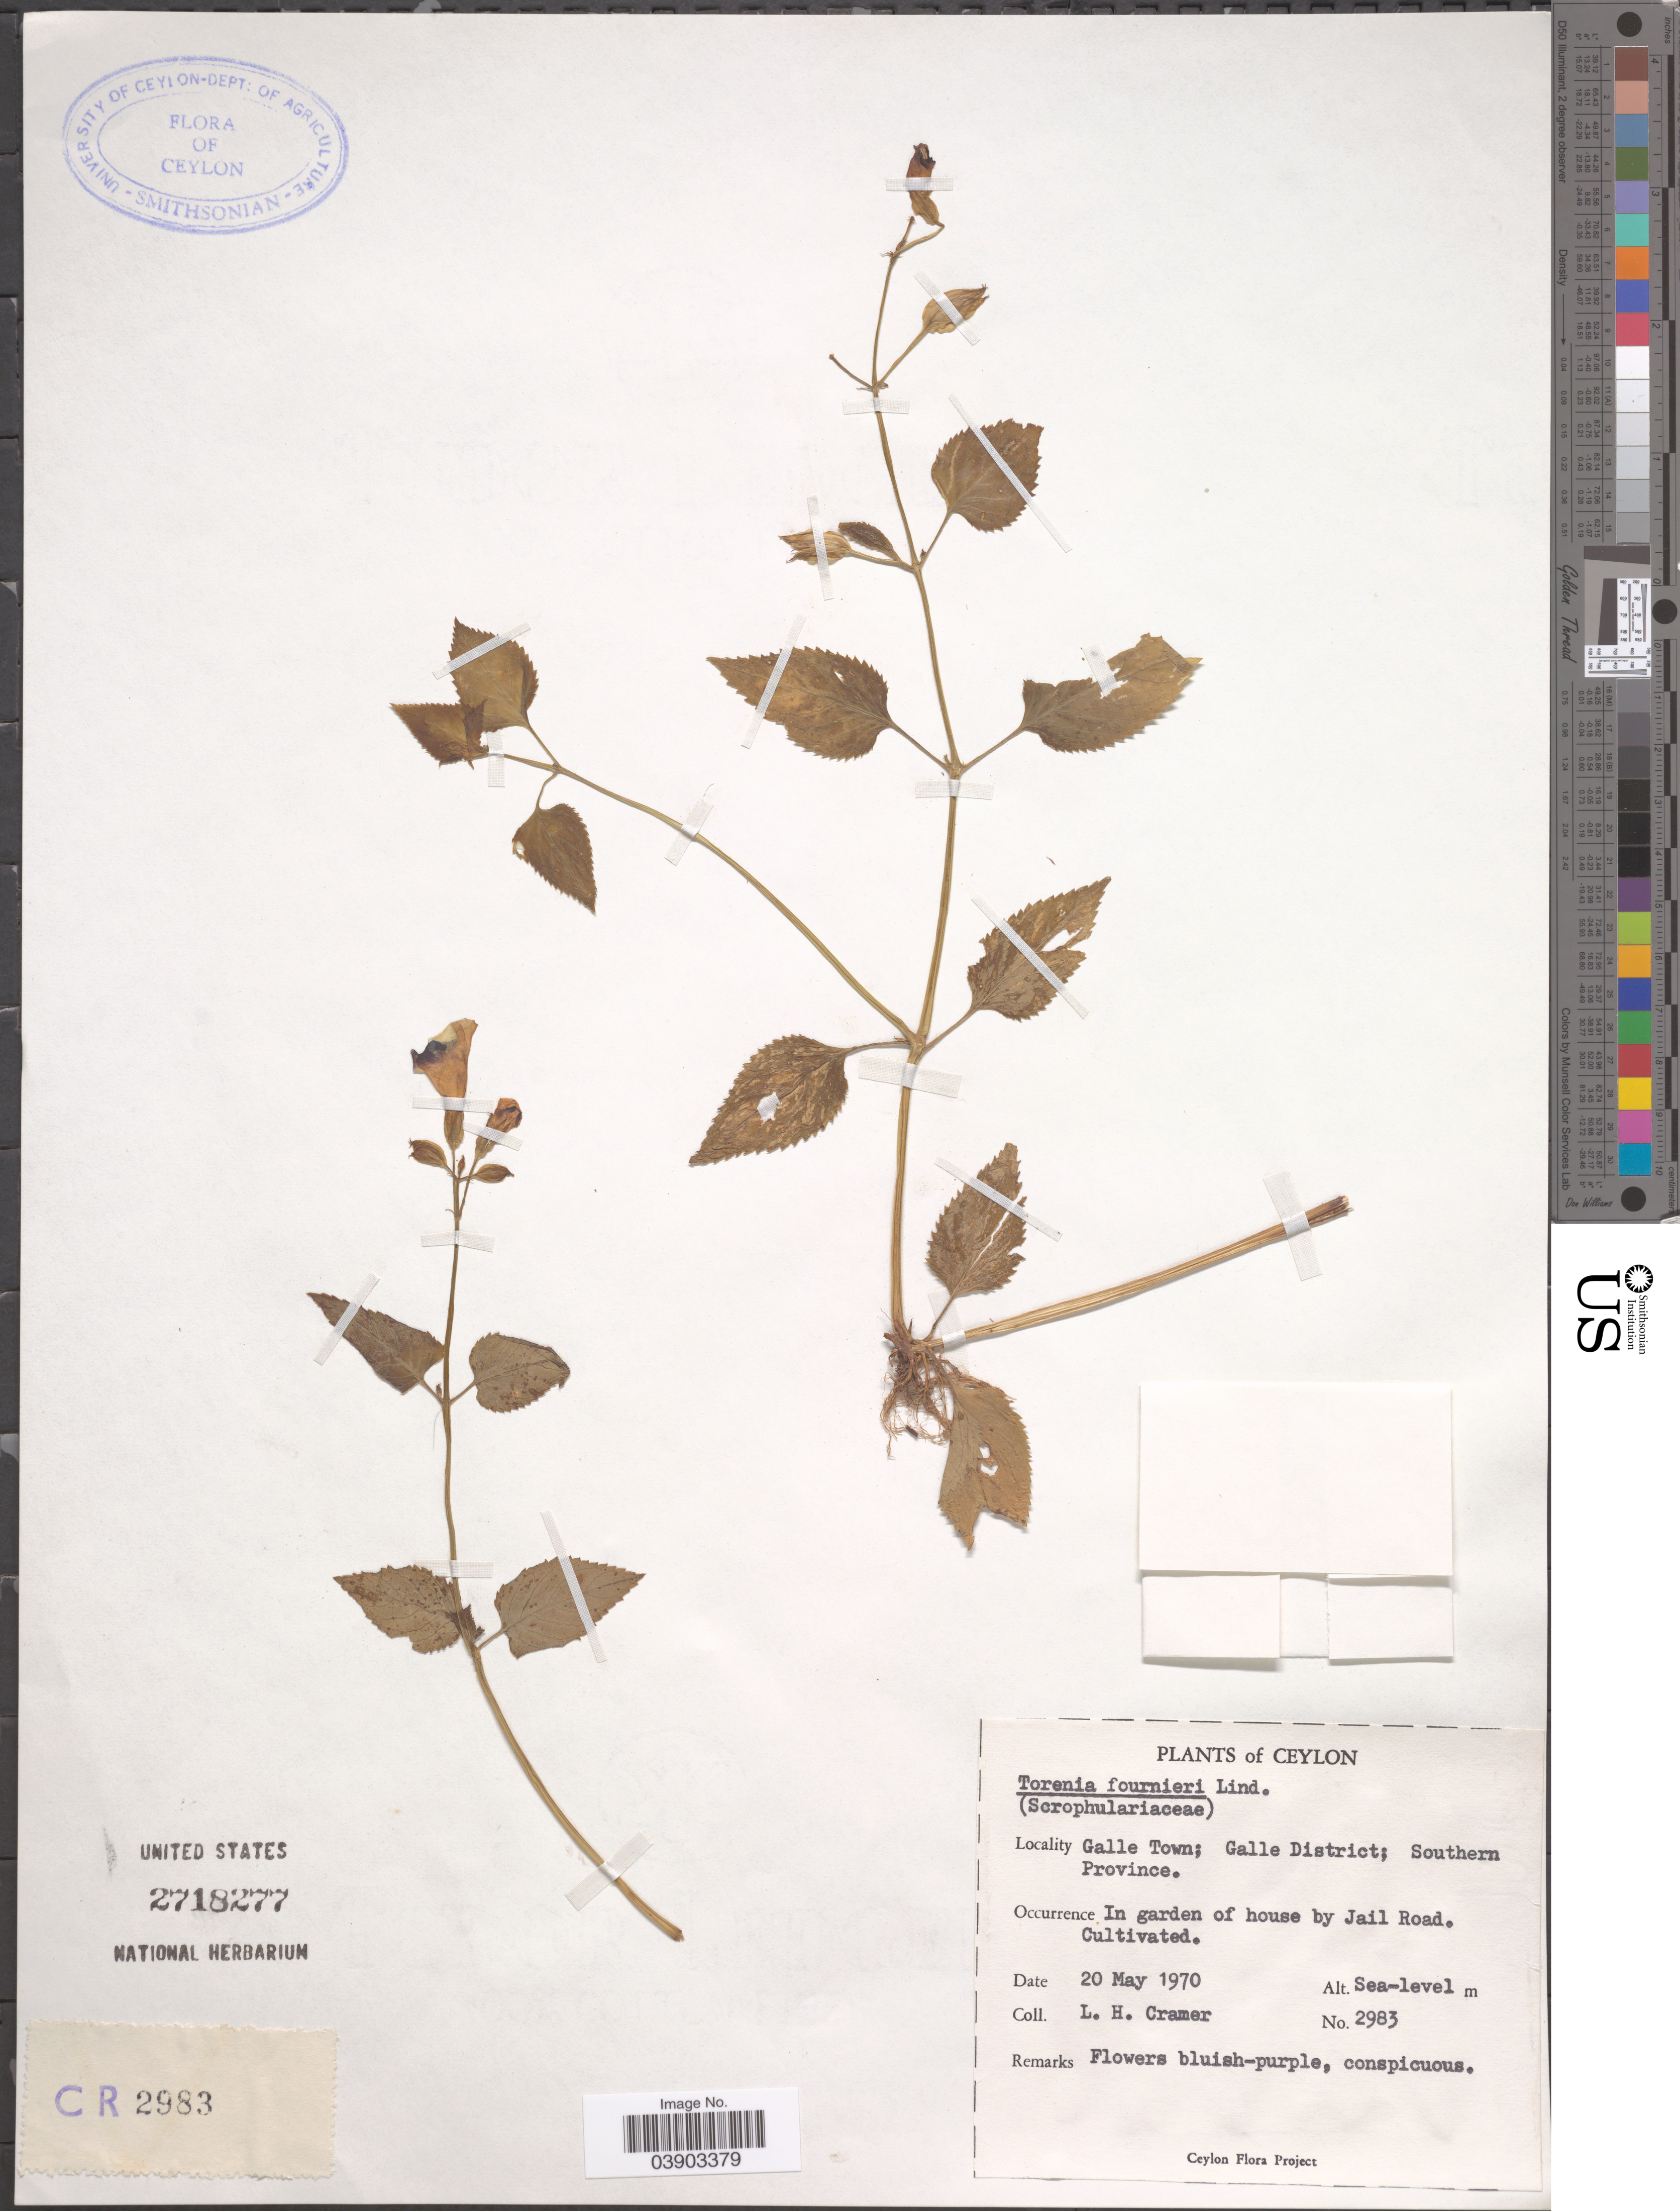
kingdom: Plantae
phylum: Tracheophyta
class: Magnoliopsida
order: Lamiales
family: Linderniaceae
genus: Torenia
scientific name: Torenia fournieri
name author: Linden ex E. Fourn.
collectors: L. H. Cramer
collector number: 2983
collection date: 1970-05-20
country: Sri Lanka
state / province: Southern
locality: Ceylon. Galle Town; Galle District. In garden of house by Jail Road.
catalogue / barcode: US 2718277